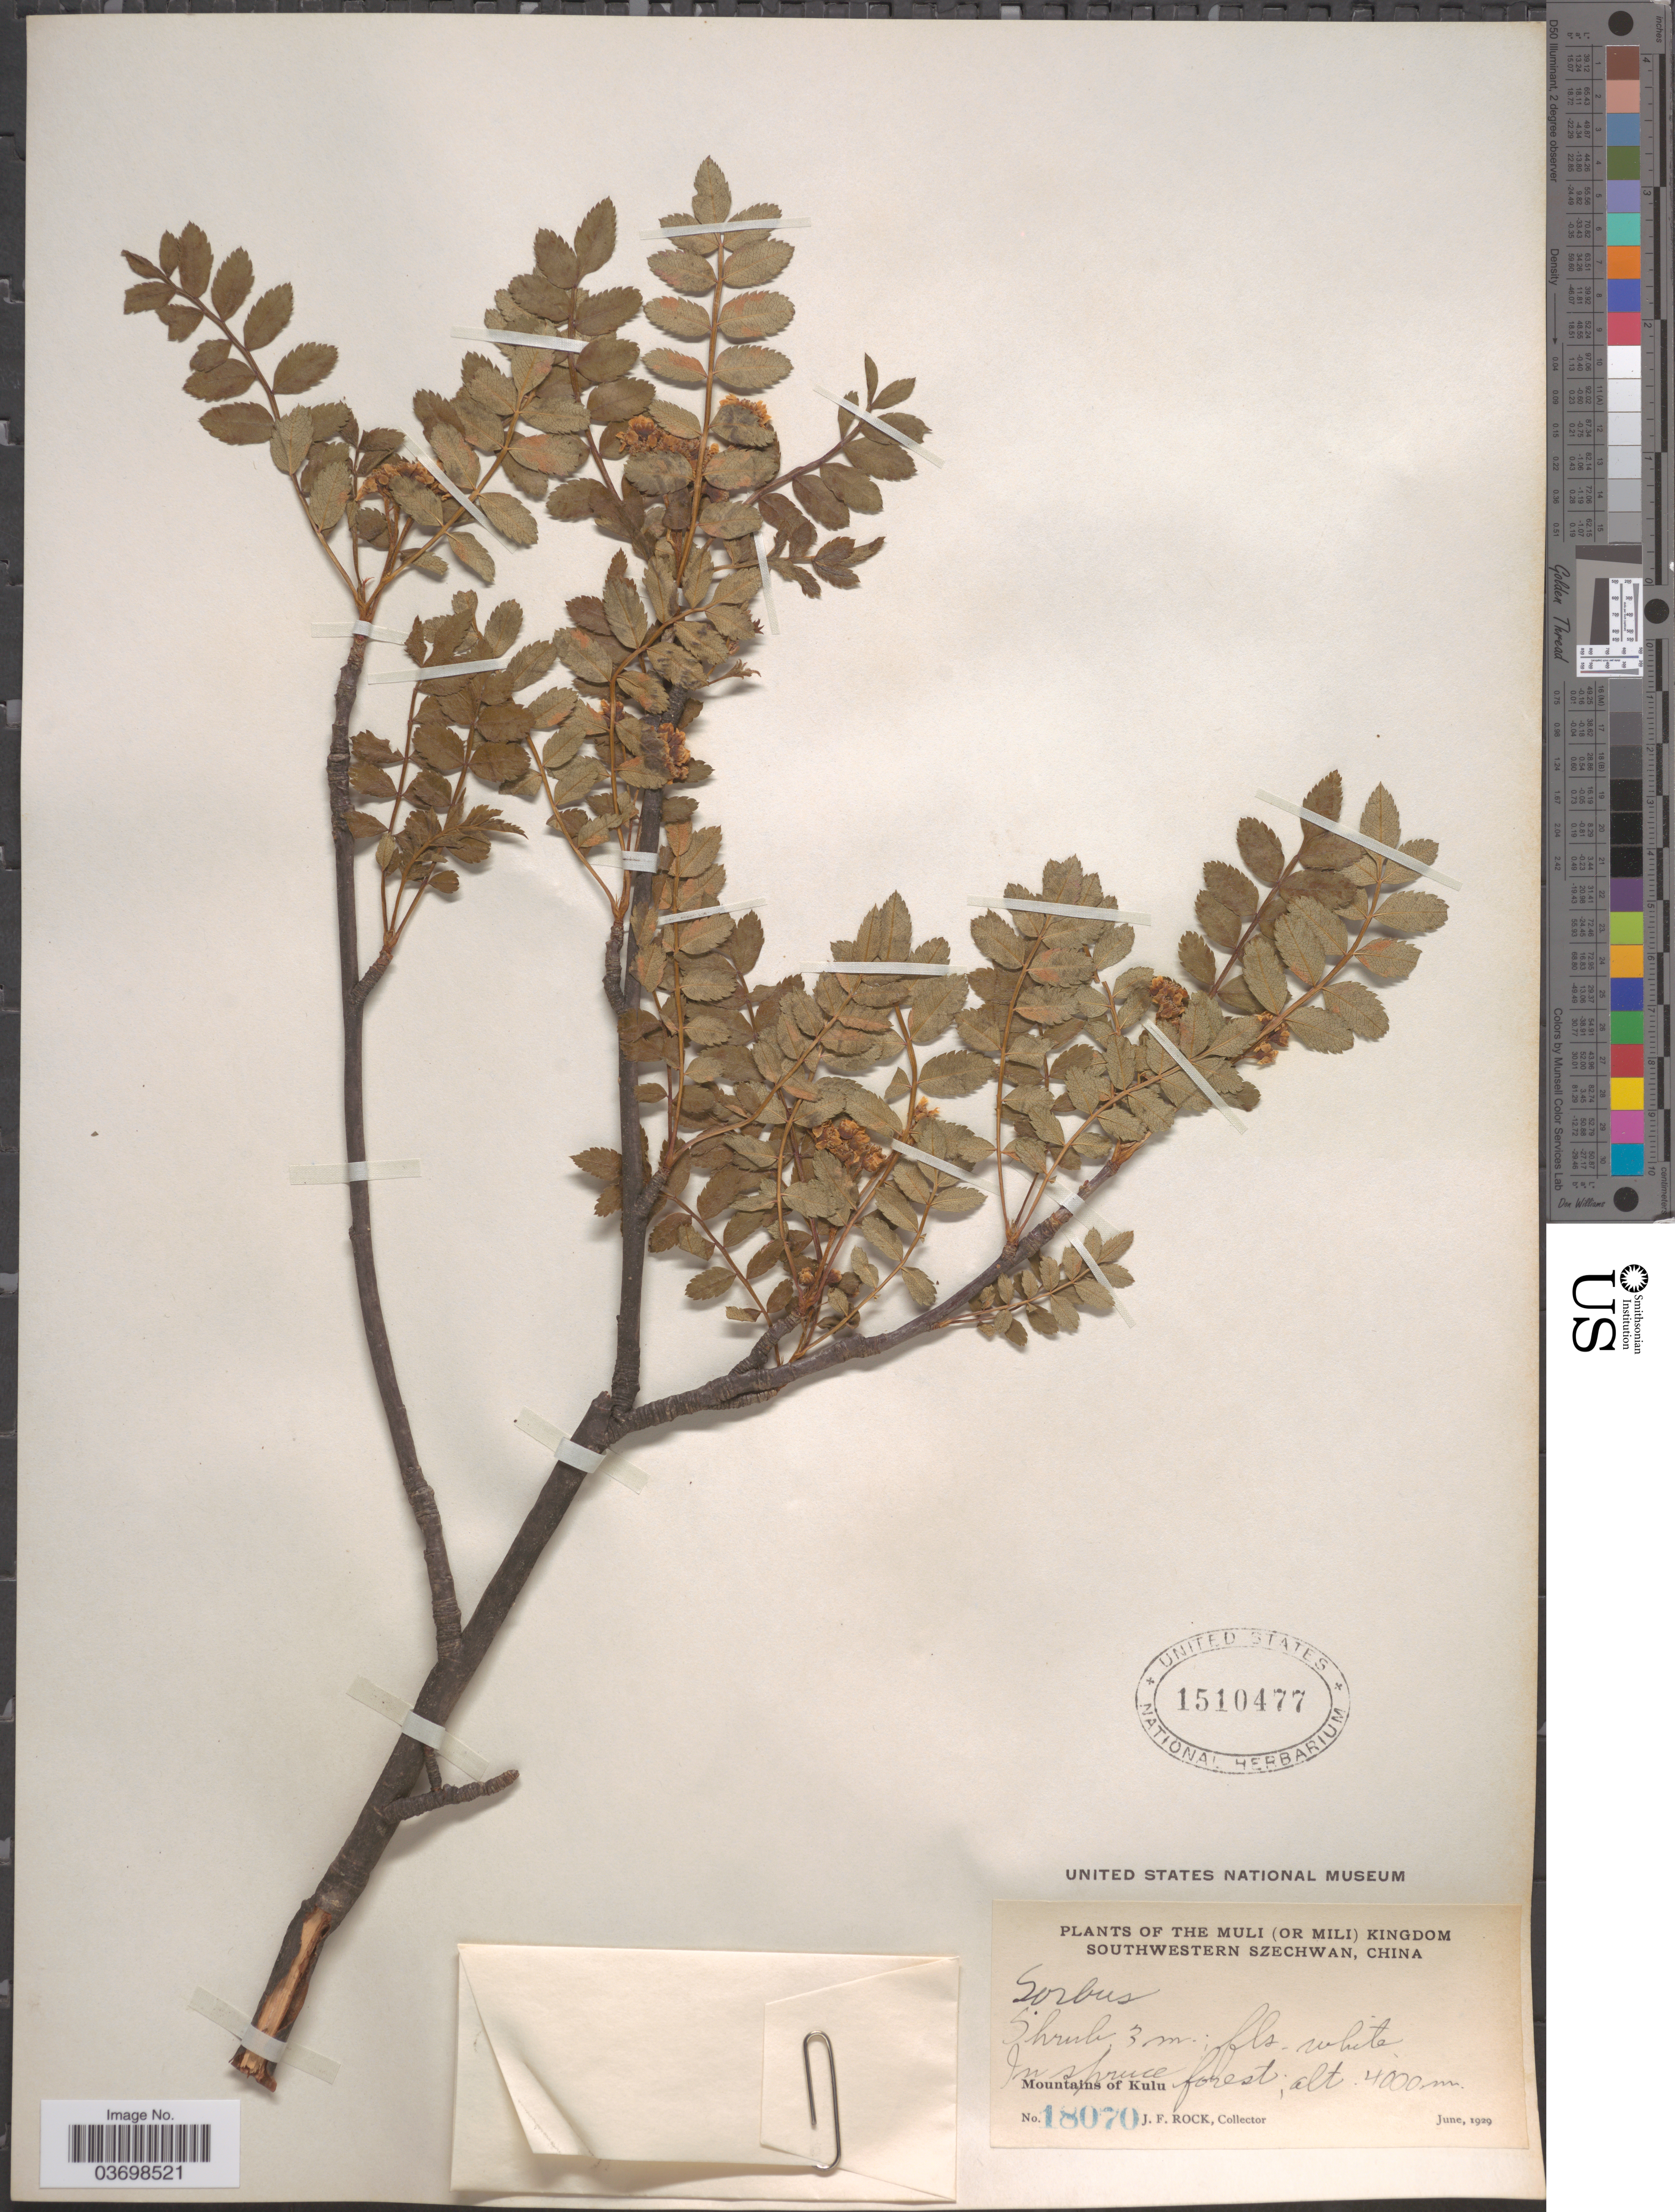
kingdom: Plantae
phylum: Tracheophyta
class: Magnoliopsida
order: Rosales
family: Rosaceae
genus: Sorbus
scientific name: Sorbus sp.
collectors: J. Rock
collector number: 18070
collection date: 1929-06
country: China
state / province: Sichuan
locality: The Muli (or Mili) Kingdom. Southwestern Szechwan. Mountains of Kulu.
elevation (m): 4000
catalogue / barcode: US 1510477